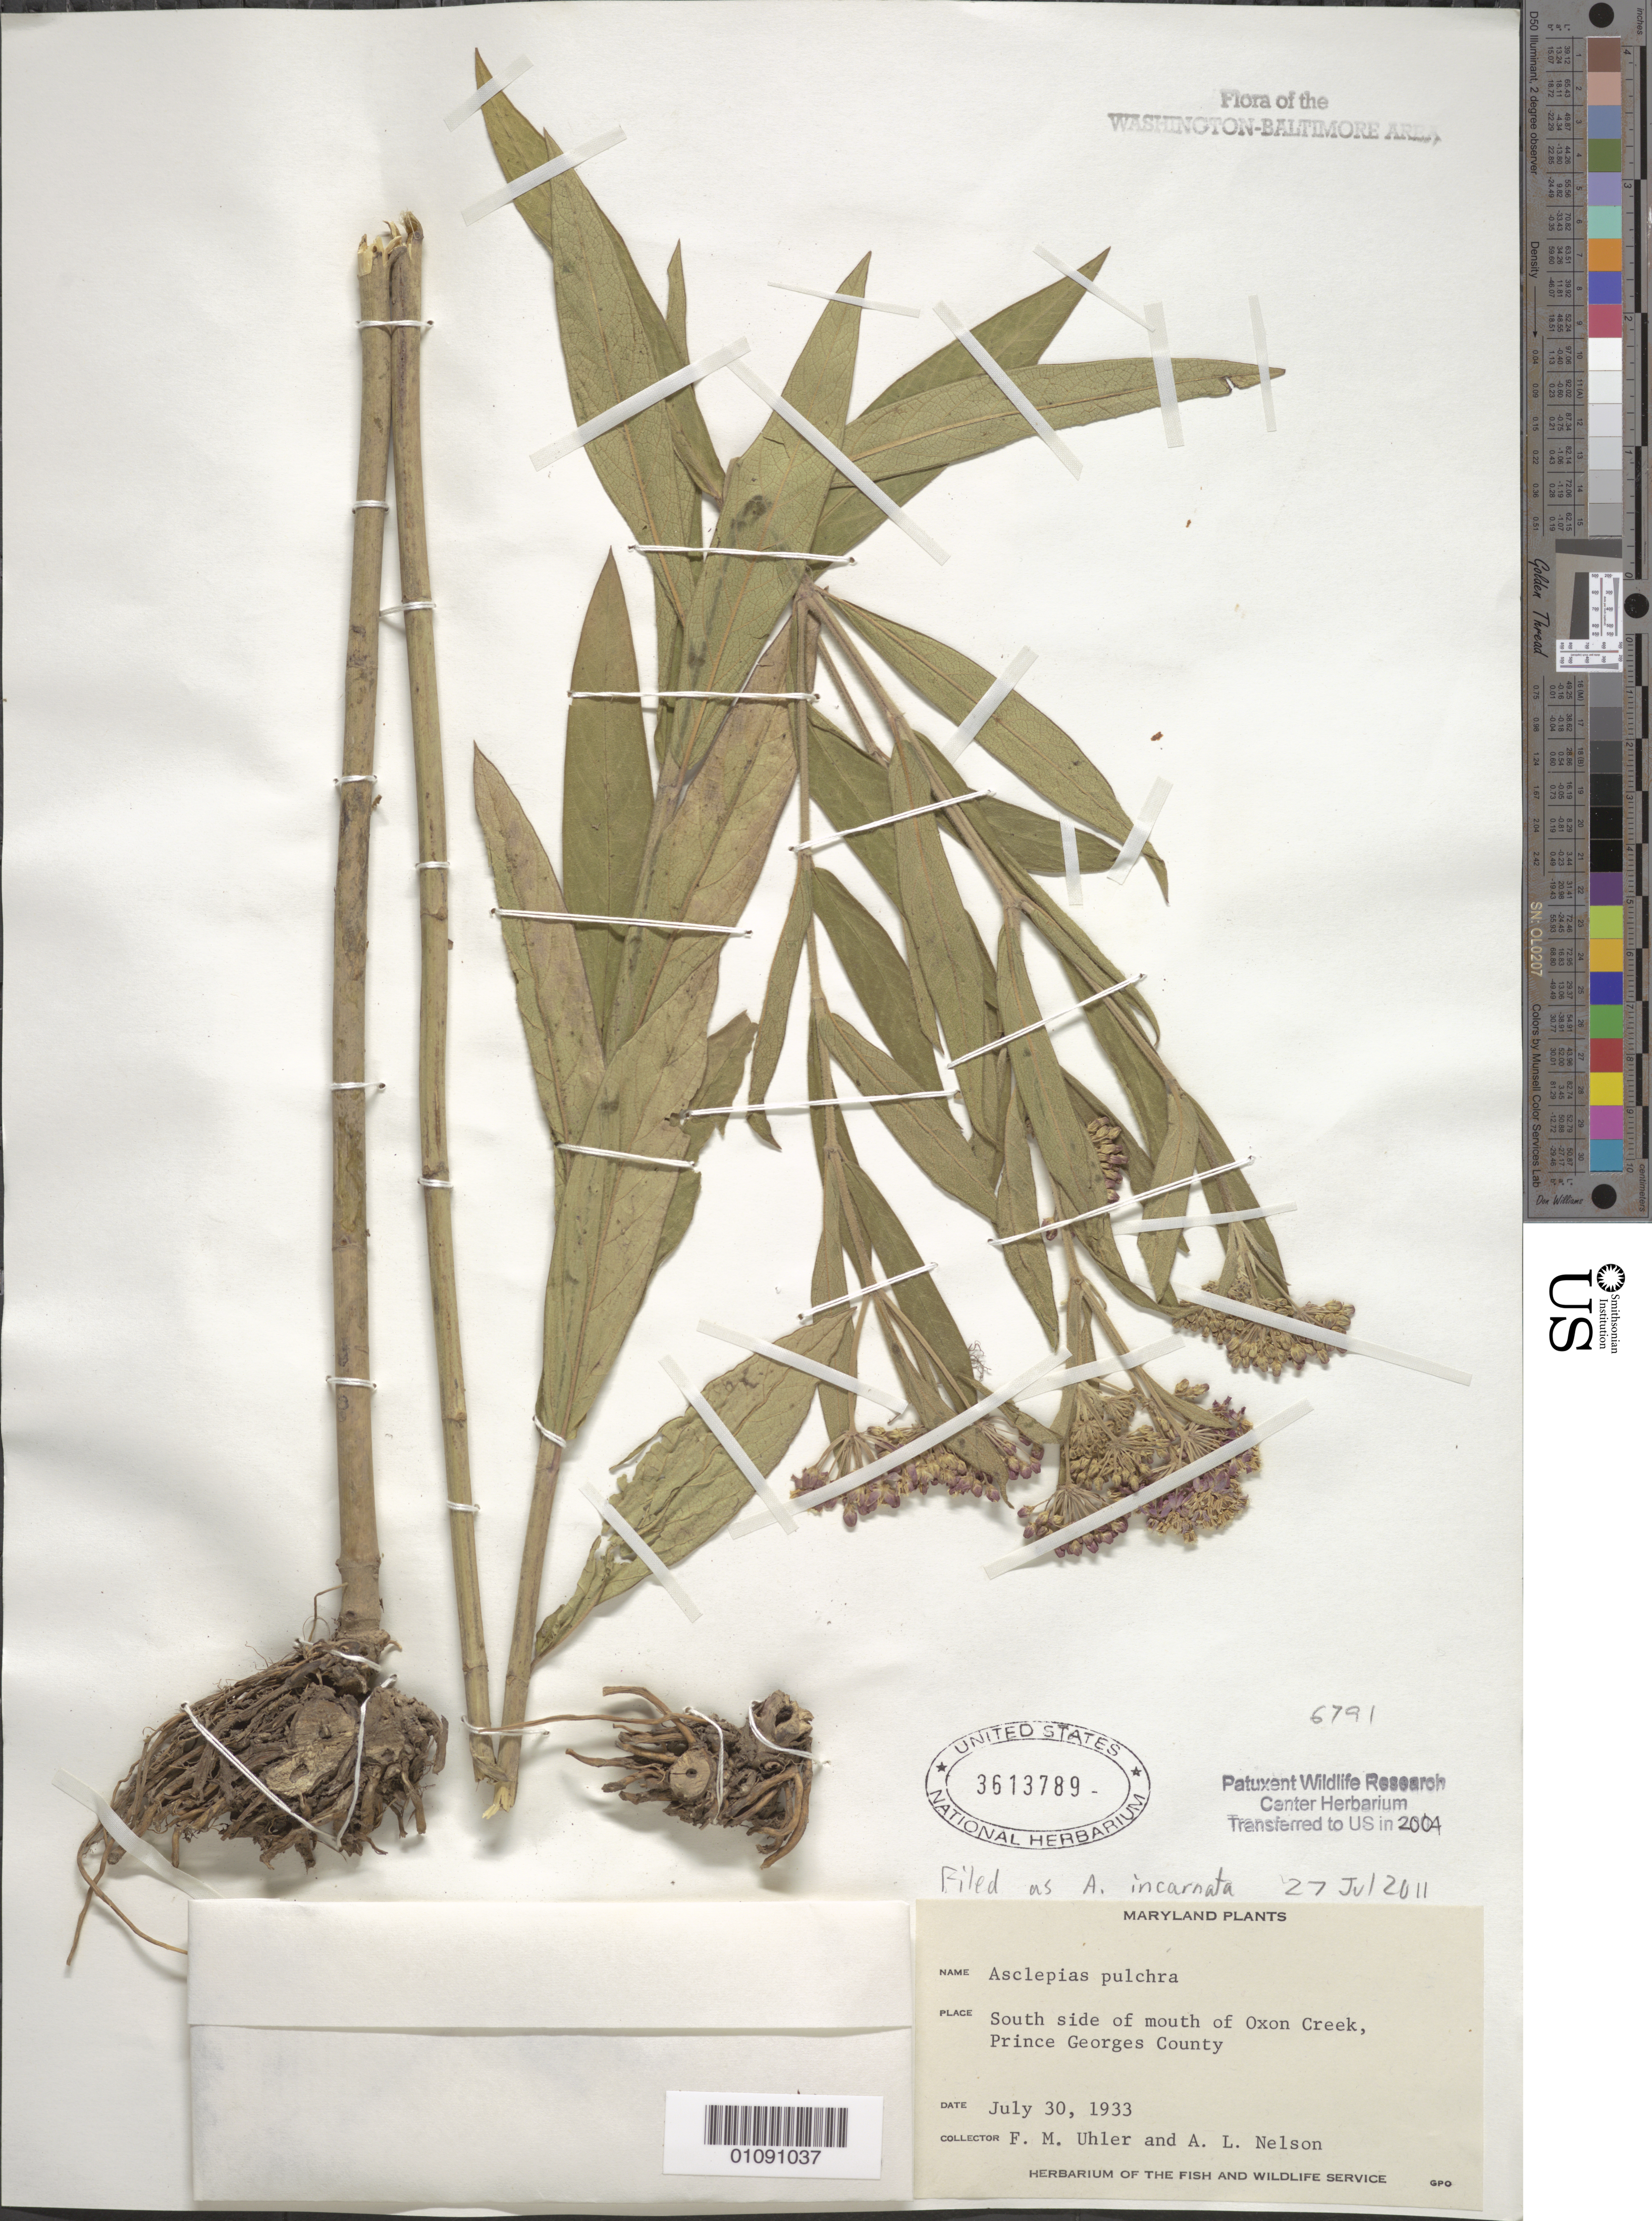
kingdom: Plantae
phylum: Tracheophyta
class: Magnoliopsida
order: Gentianales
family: Apocynaceae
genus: Asclepias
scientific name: Asclepias incarnata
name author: L.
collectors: F. M. Uhler & A. L. Nelson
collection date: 1933-07-30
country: United States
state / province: Maryland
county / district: Prince George's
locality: S. side of mouth of Oxon Creek.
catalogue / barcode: US 3613789